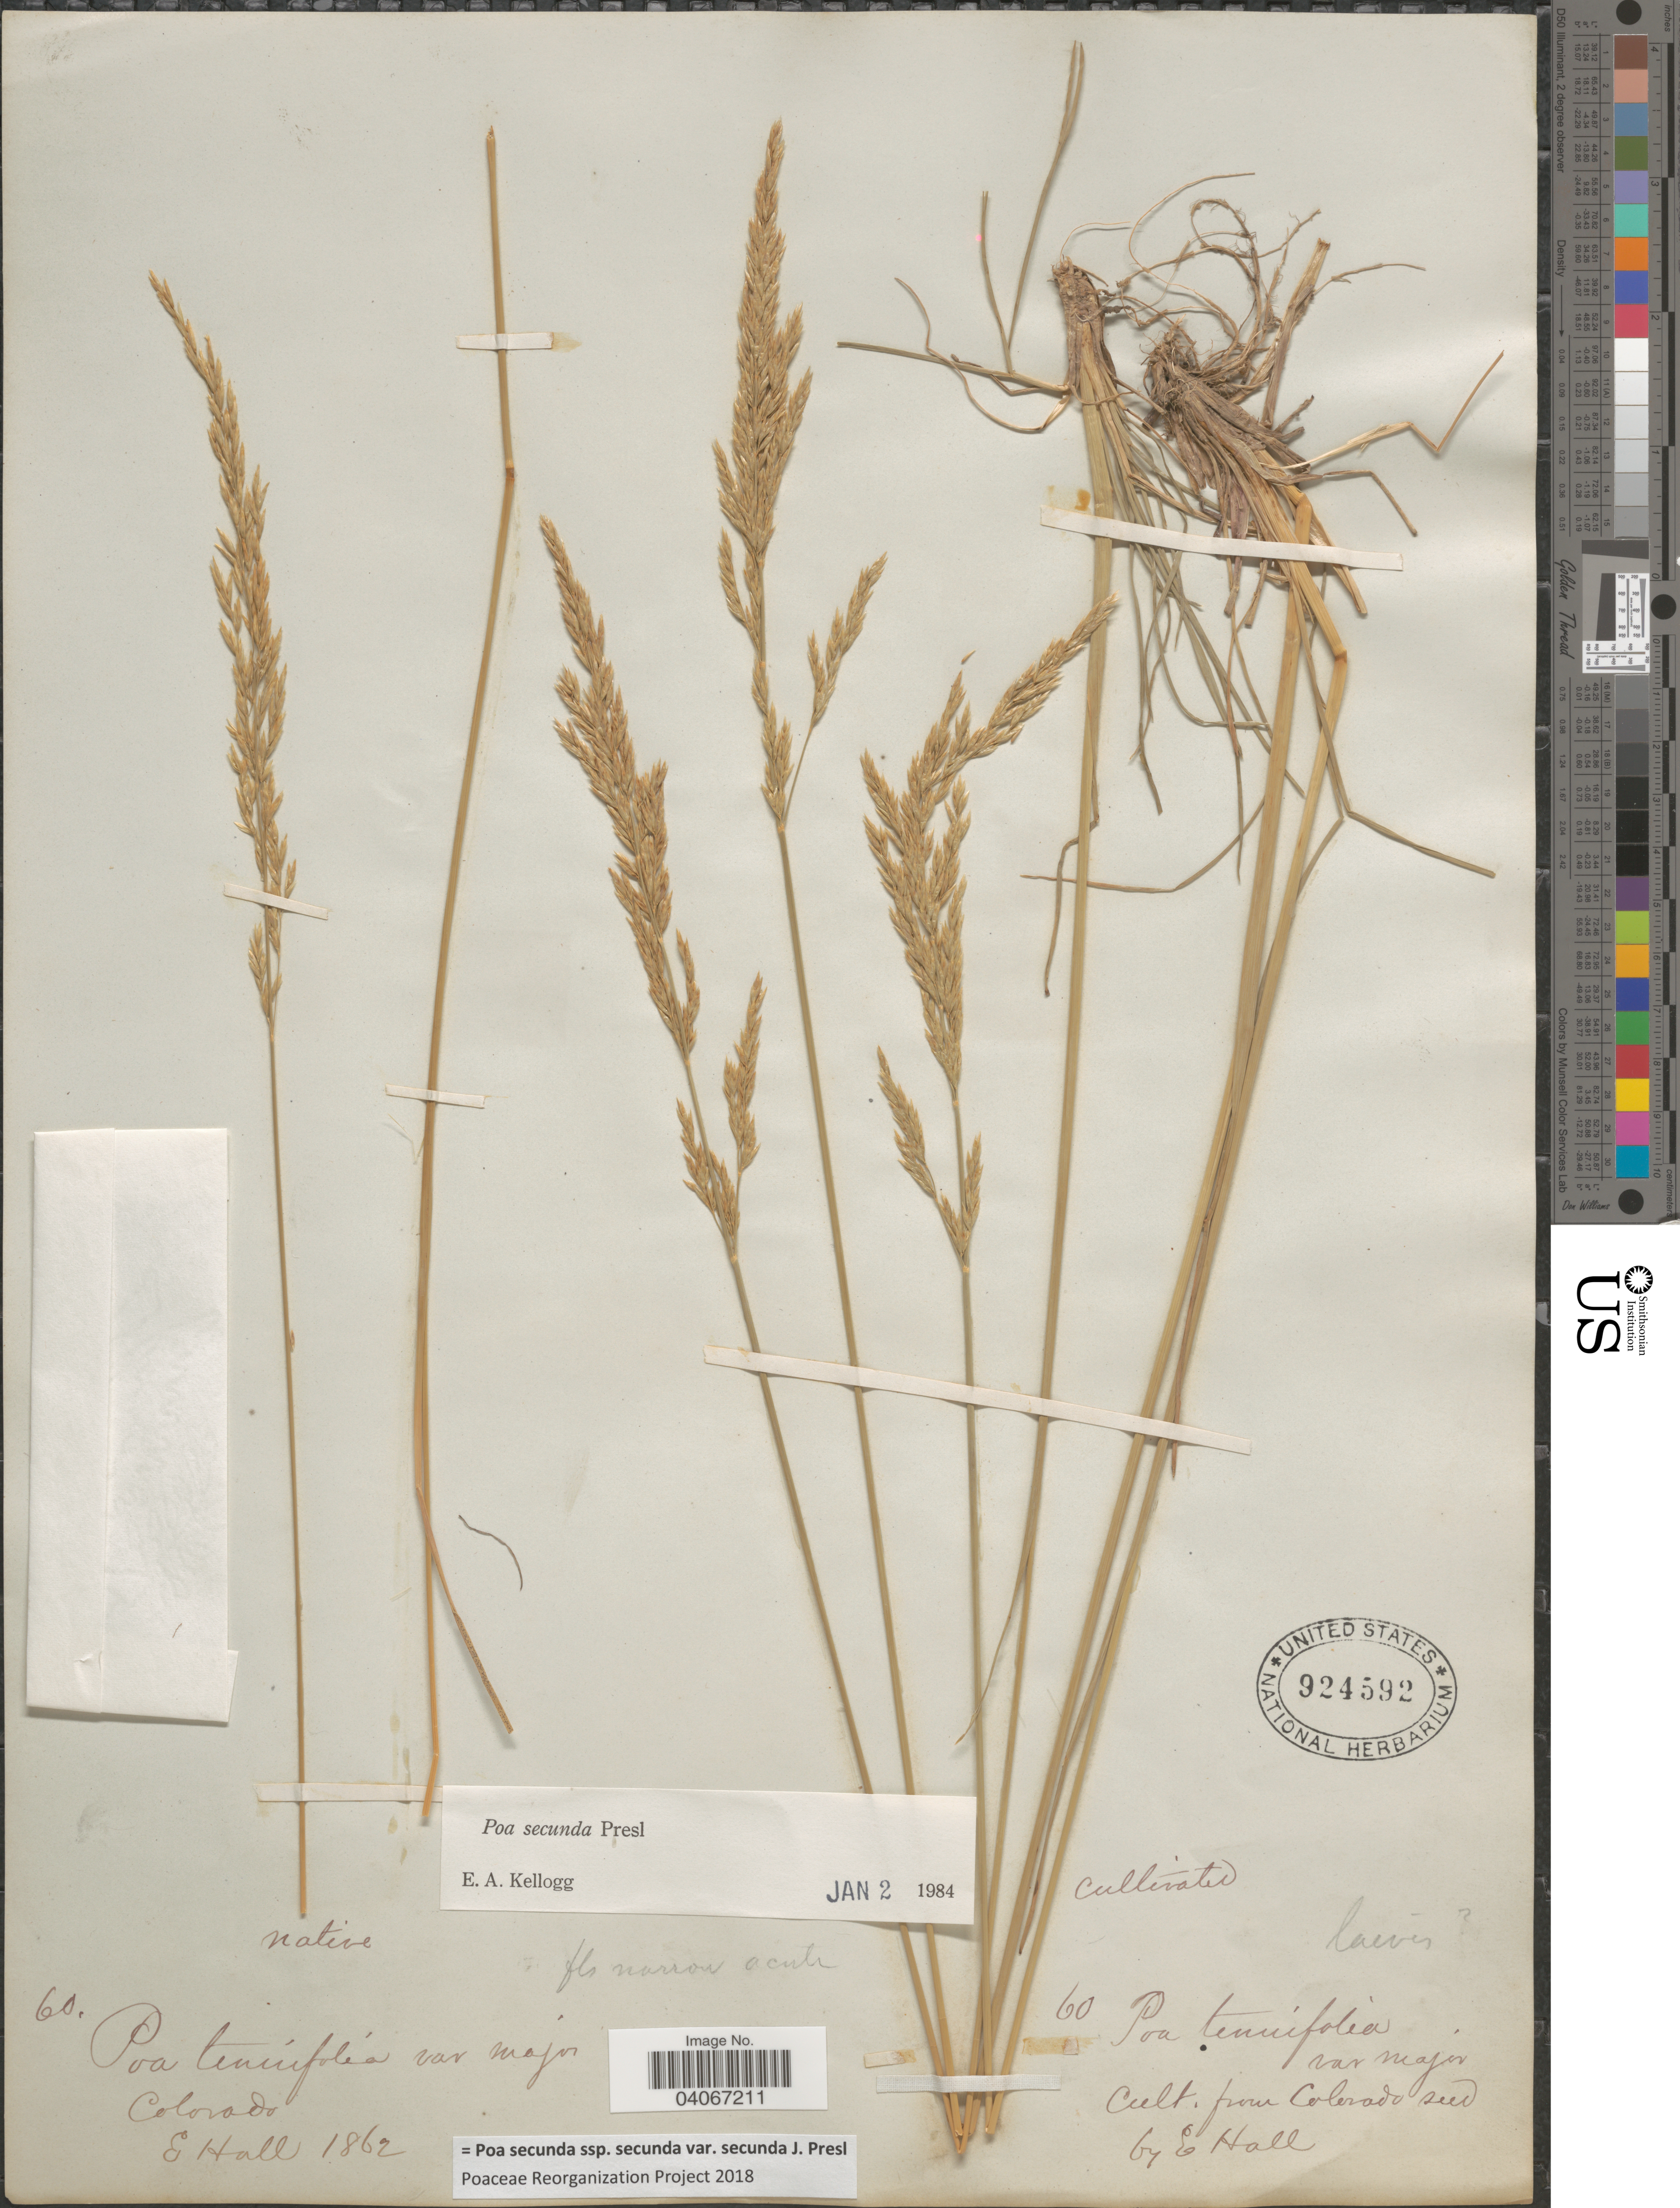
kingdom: Plantae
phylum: Tracheophyta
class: Liliopsida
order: Poales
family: Poaceae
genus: Poa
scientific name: Poa secunda subsp. secunda var. secunda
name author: J. Presl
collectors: E. Hall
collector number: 60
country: United States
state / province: Colorado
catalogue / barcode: US 924592